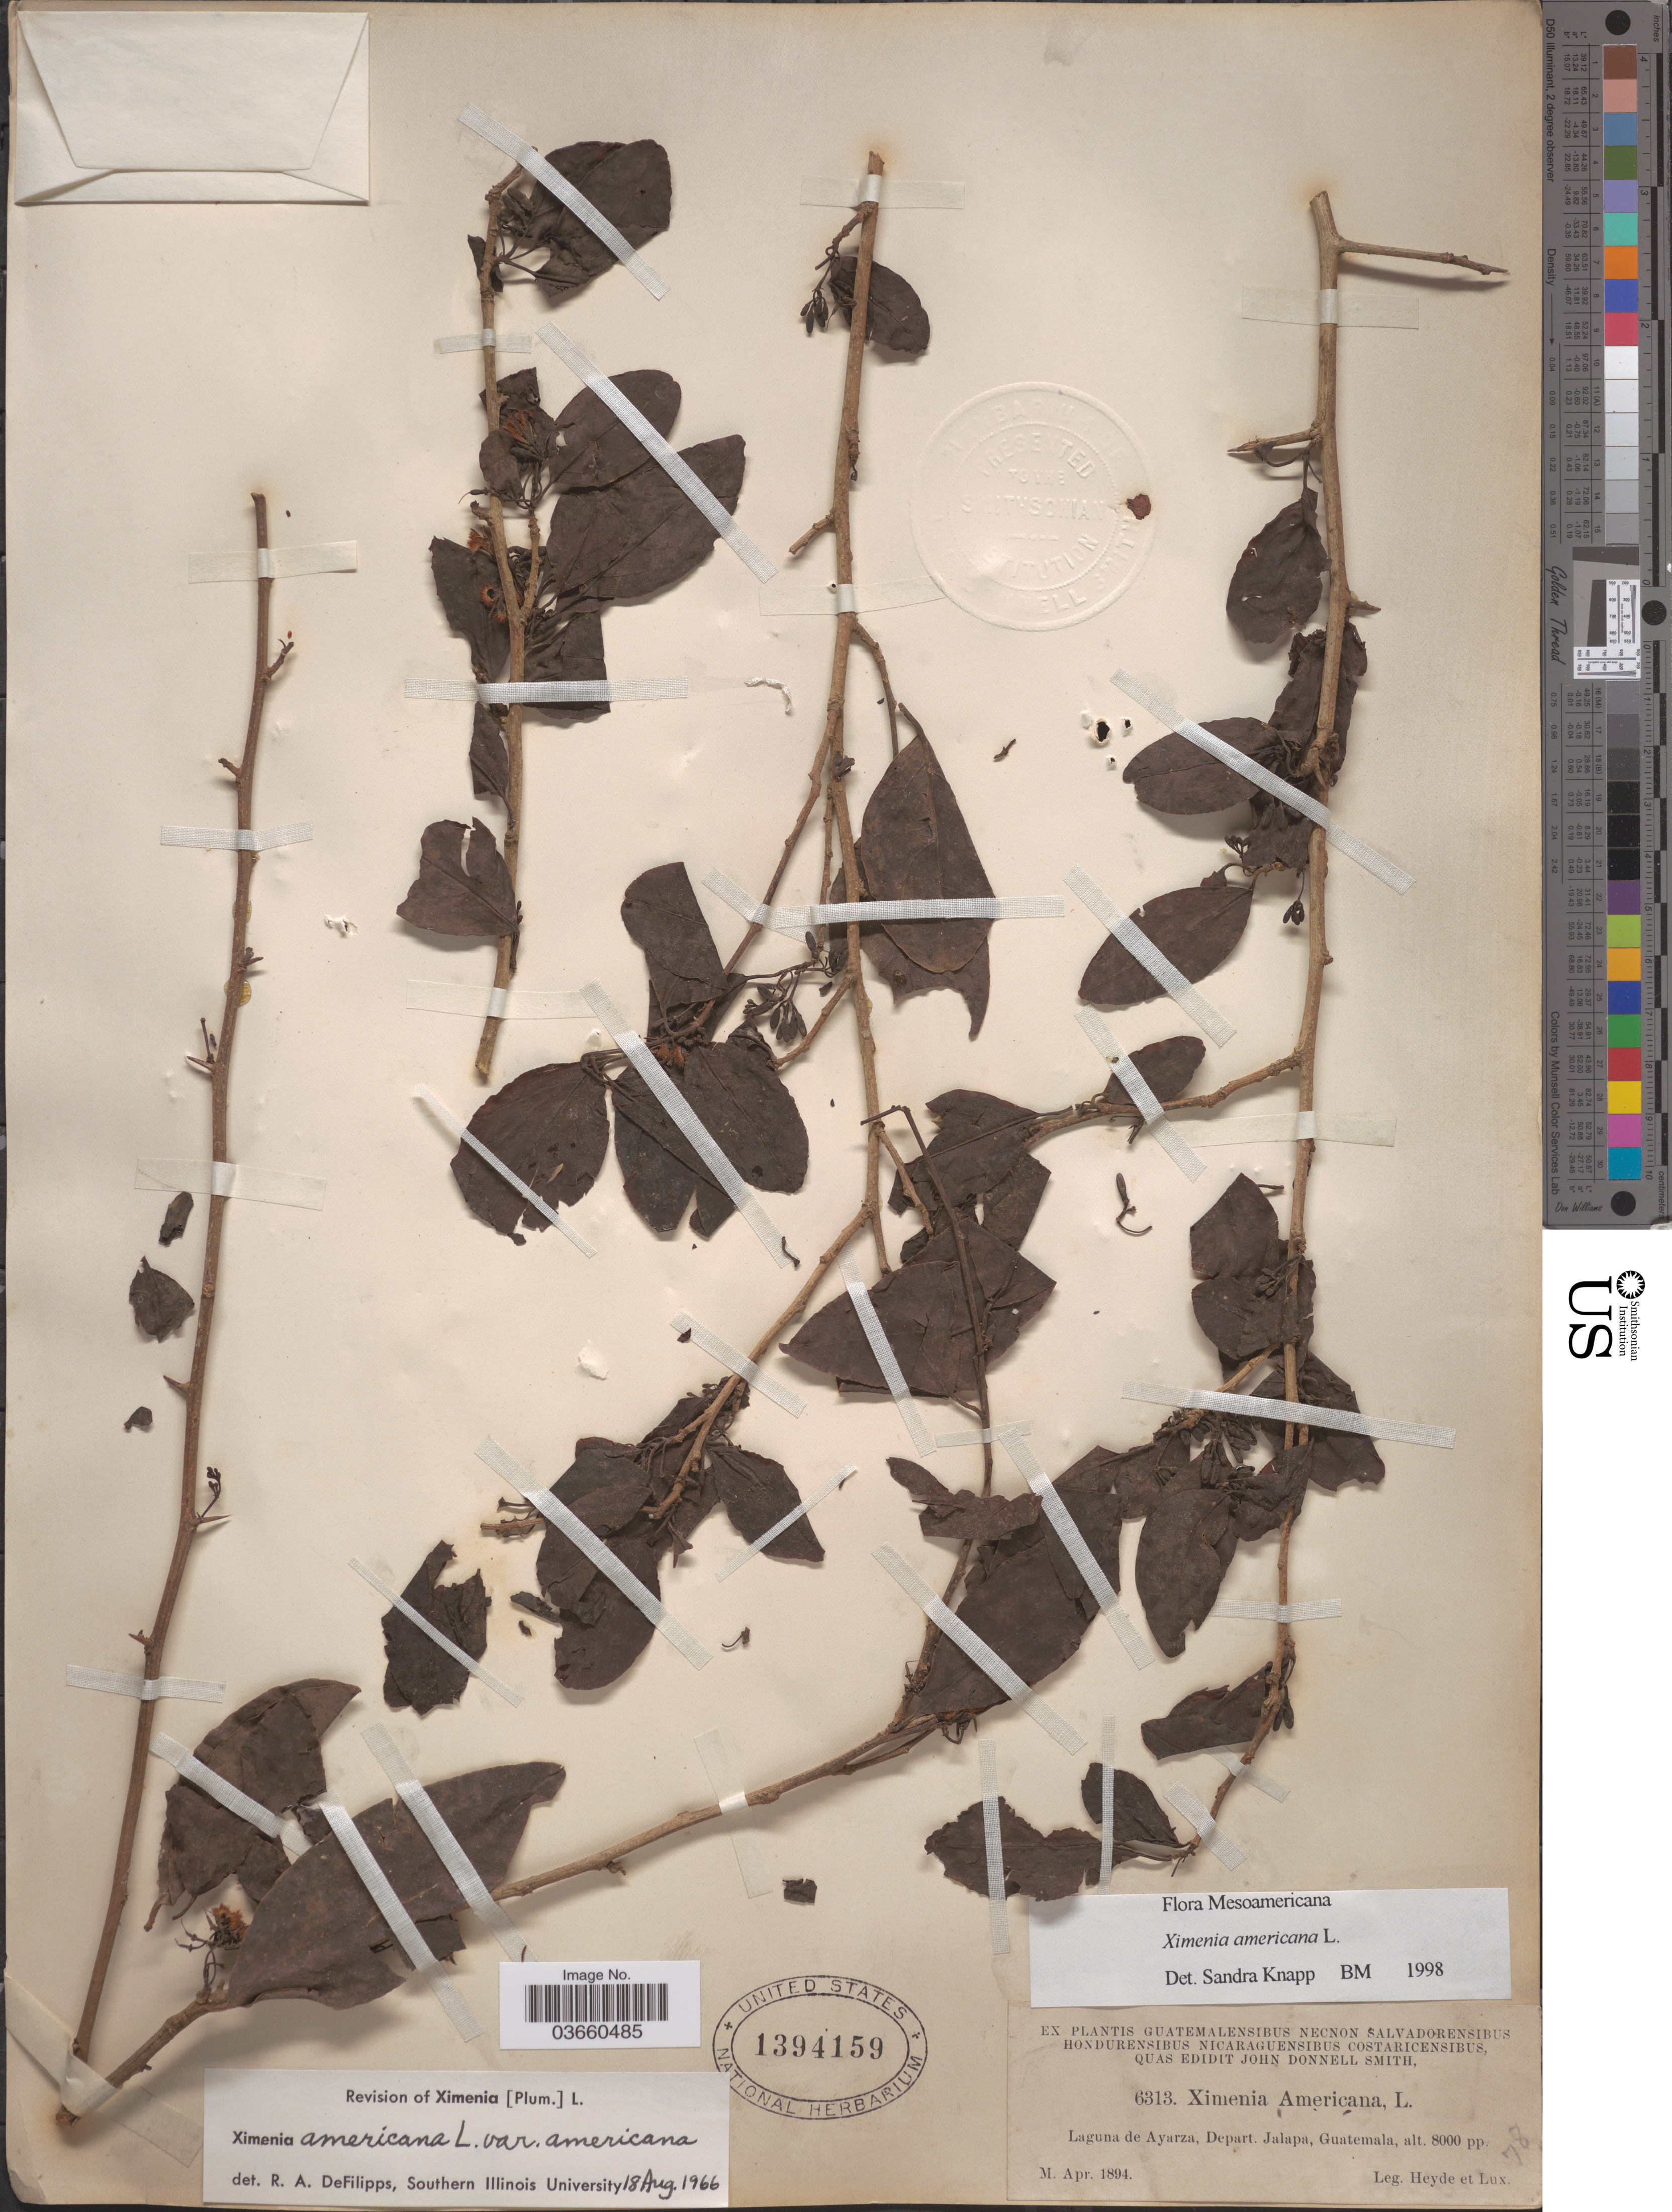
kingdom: Plantae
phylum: Tracheophyta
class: Magnoliopsida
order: Santalales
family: Ximeniaceae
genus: Ximenia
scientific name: Ximenia americana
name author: L.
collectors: Heyde & Lux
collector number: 6313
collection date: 1894-04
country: Guatemala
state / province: Jalapa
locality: Laguna de Ayarza, Dept. Jalapa.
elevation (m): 2438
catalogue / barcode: US 1394159